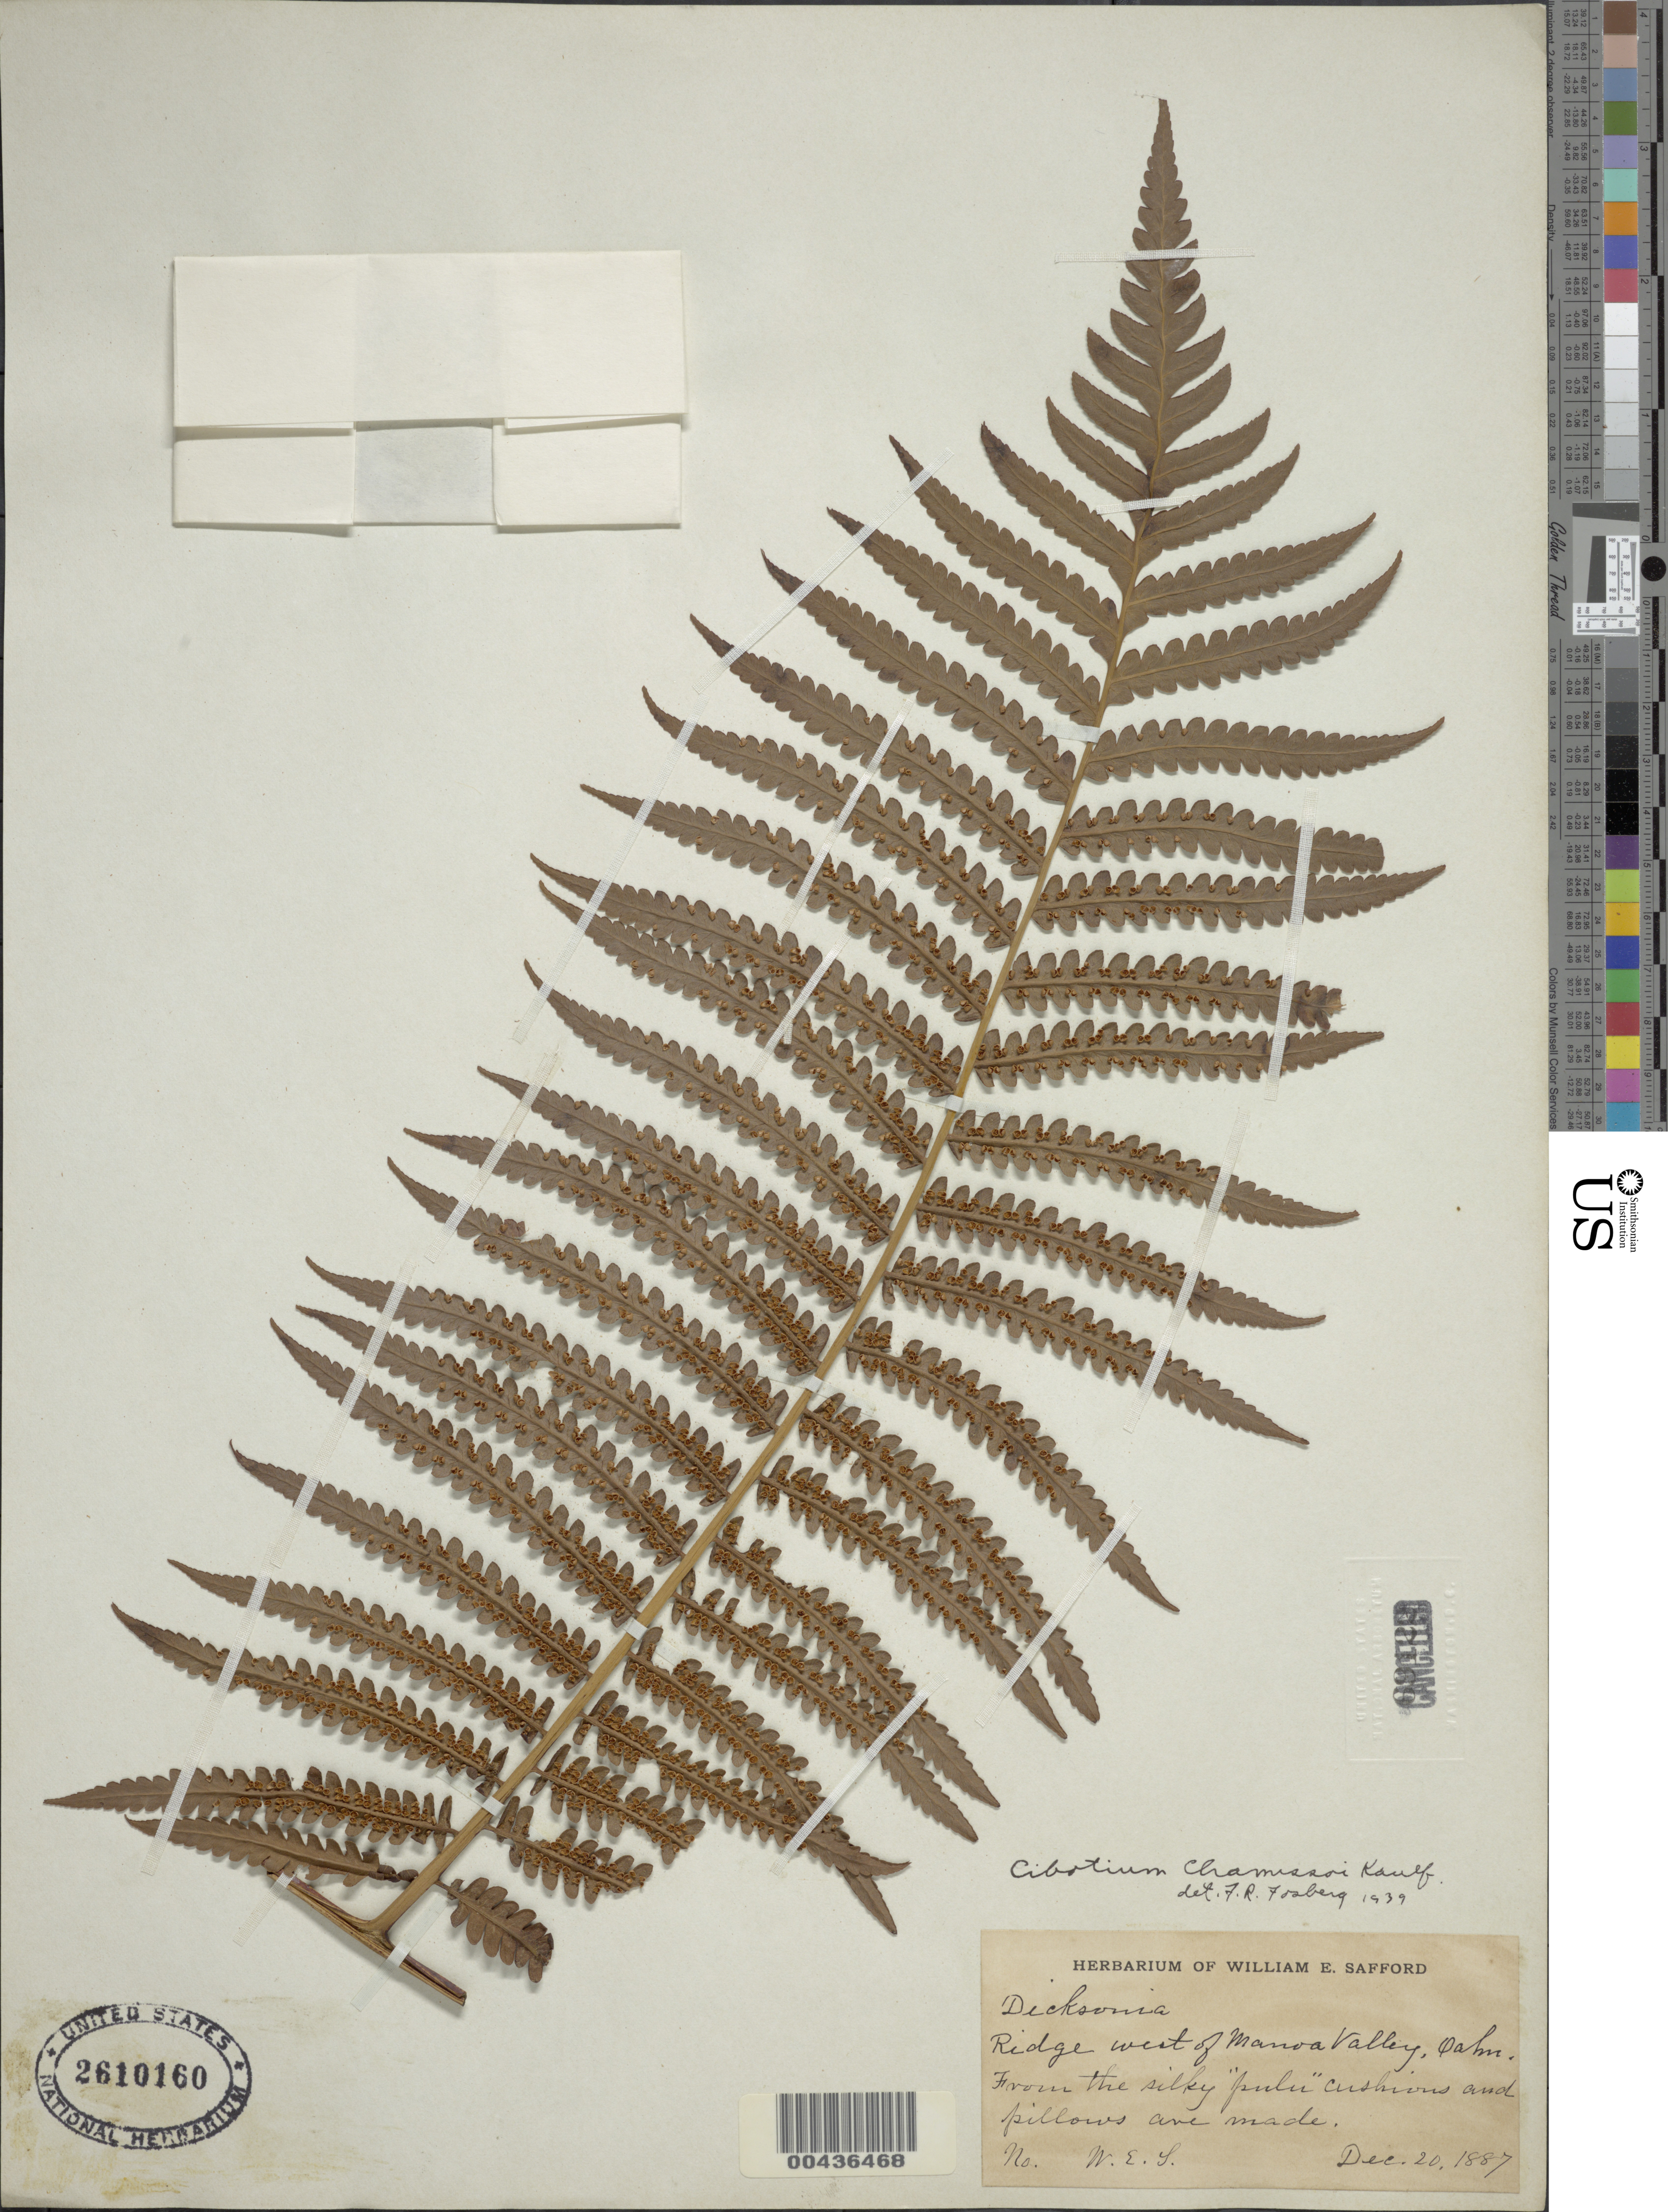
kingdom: Plantae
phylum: Tracheophyta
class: Polypodiopsida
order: Cyatheales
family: Cibotiaceae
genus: Cibotium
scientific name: Cibotium chamissoi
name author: Kaulf.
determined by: Fosberg, F. R.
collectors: W. E. Safford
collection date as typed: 20 Dec 1887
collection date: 1887-12-20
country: United States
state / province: Hawaii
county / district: Honolulu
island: Oahu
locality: Ridge W of Manoa Valley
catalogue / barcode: US 2610160